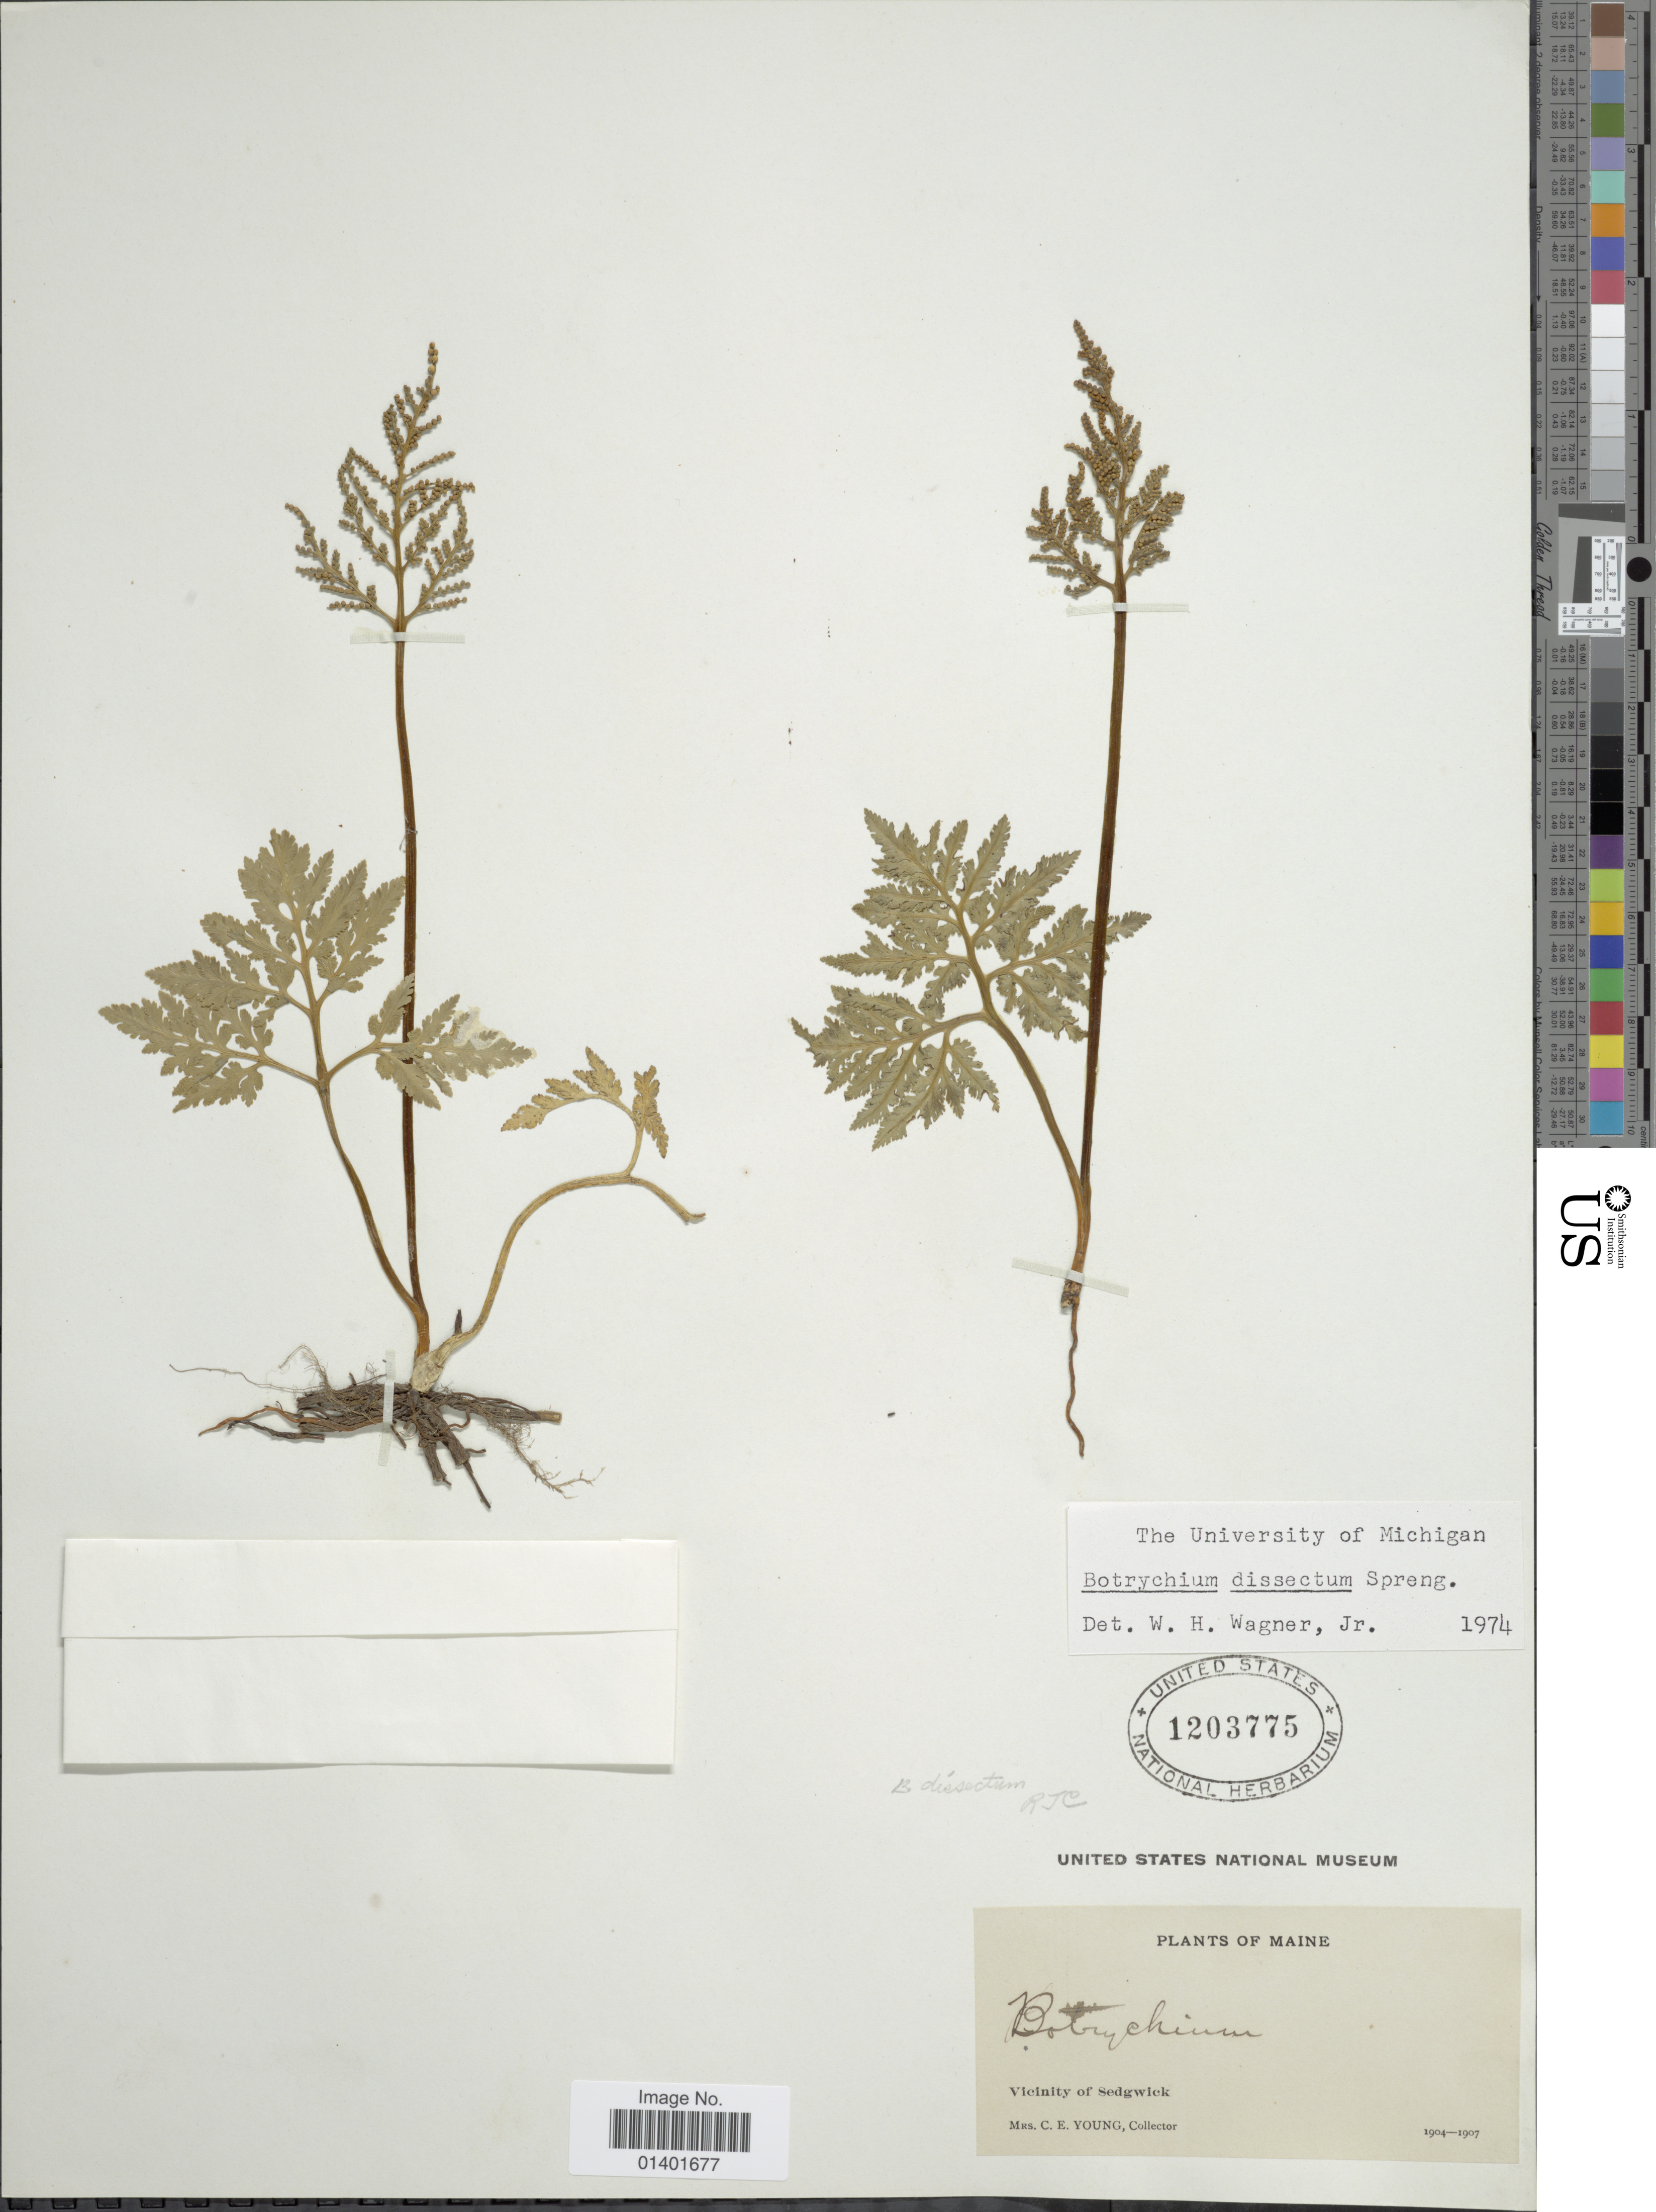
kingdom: Plantae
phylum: Tracheophyta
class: Polypodiopsida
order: Ophioglossales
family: Ophioglossaceae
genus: Botrychium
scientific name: Botrychium dissectum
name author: Spreng.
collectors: C. Young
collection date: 1904/1907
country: United States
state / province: Maine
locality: Vicinity of Sedgwick.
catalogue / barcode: US 1203775